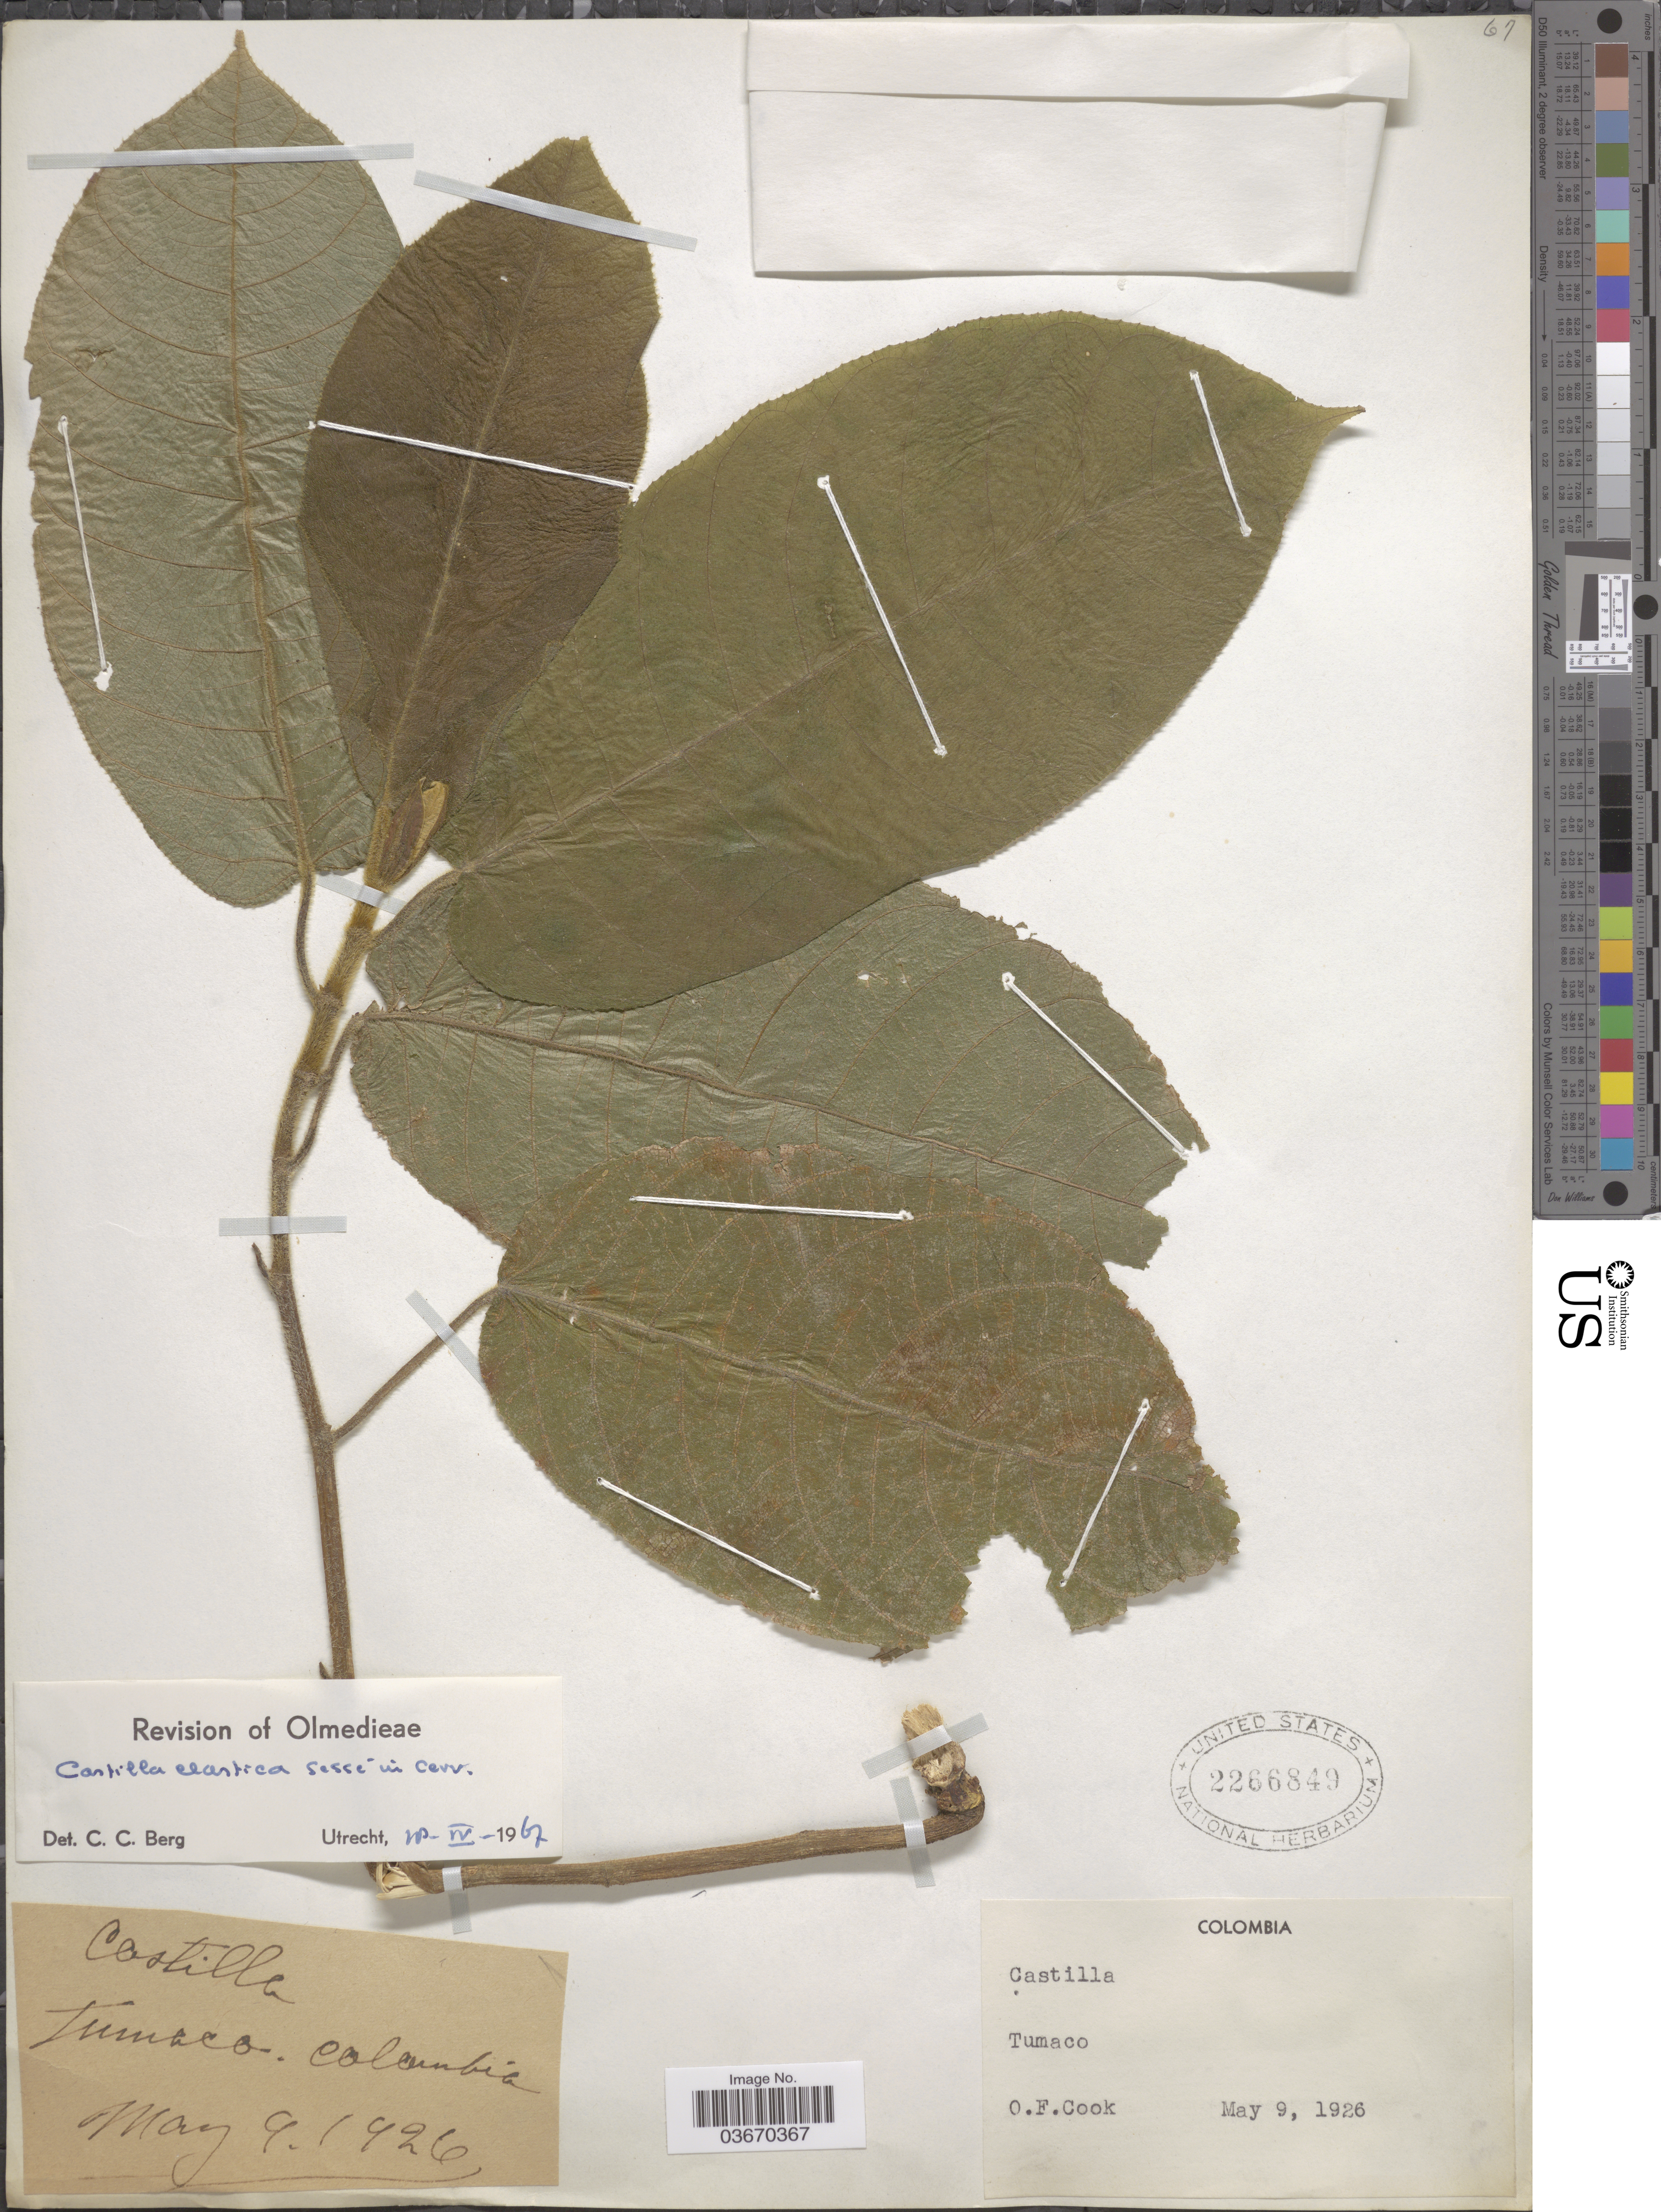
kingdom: Plantae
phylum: Tracheophyta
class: Magnoliopsida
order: Rosales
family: Moraceae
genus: Castilla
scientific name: Castilla elastica subsp. costaricana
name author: (Liebm.) C.C. Berg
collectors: O. F. Cook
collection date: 1926-05-09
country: Colombia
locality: Tumaco.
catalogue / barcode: US 2266849